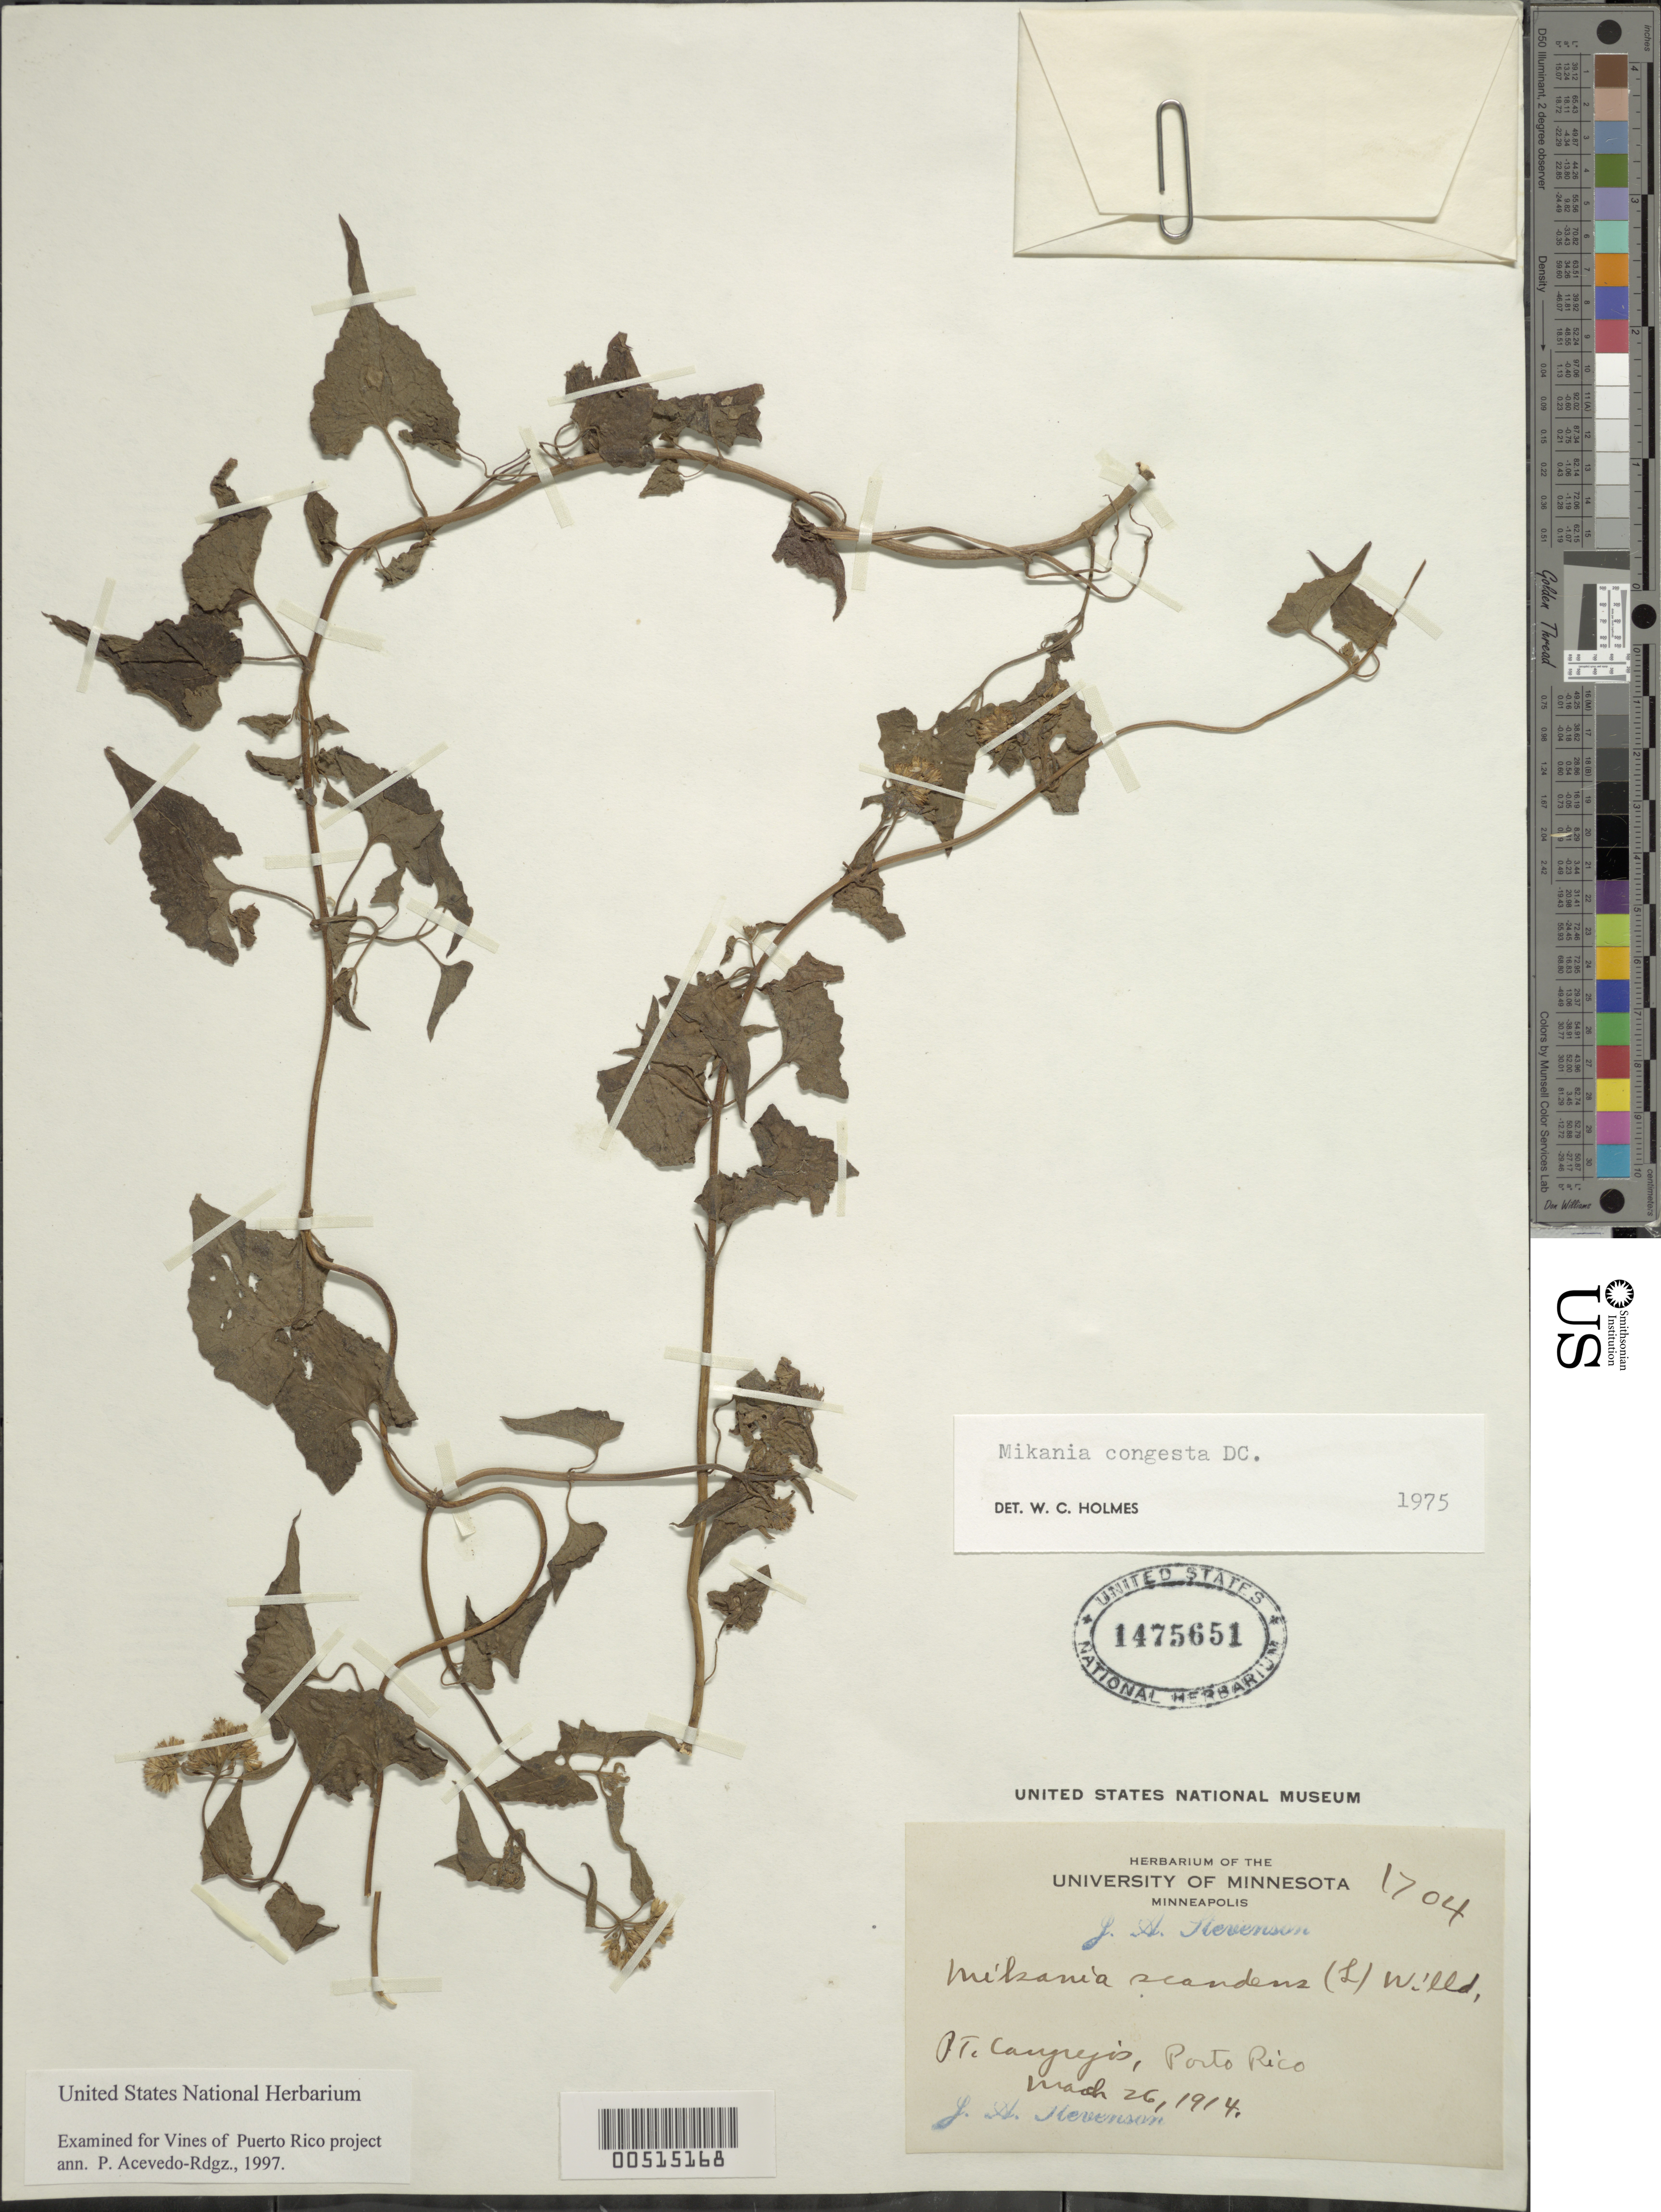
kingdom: Plantae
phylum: Tracheophyta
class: Magnoliopsida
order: Asterales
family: Asteraceae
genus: Mikania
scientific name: Mikania congesta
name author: DC.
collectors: J. Stevenson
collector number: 1704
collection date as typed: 26 Mar 1914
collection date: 1914-03-26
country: Puerto Rico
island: Greater Antilles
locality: Pt. Cauyreyis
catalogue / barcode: US 1475651